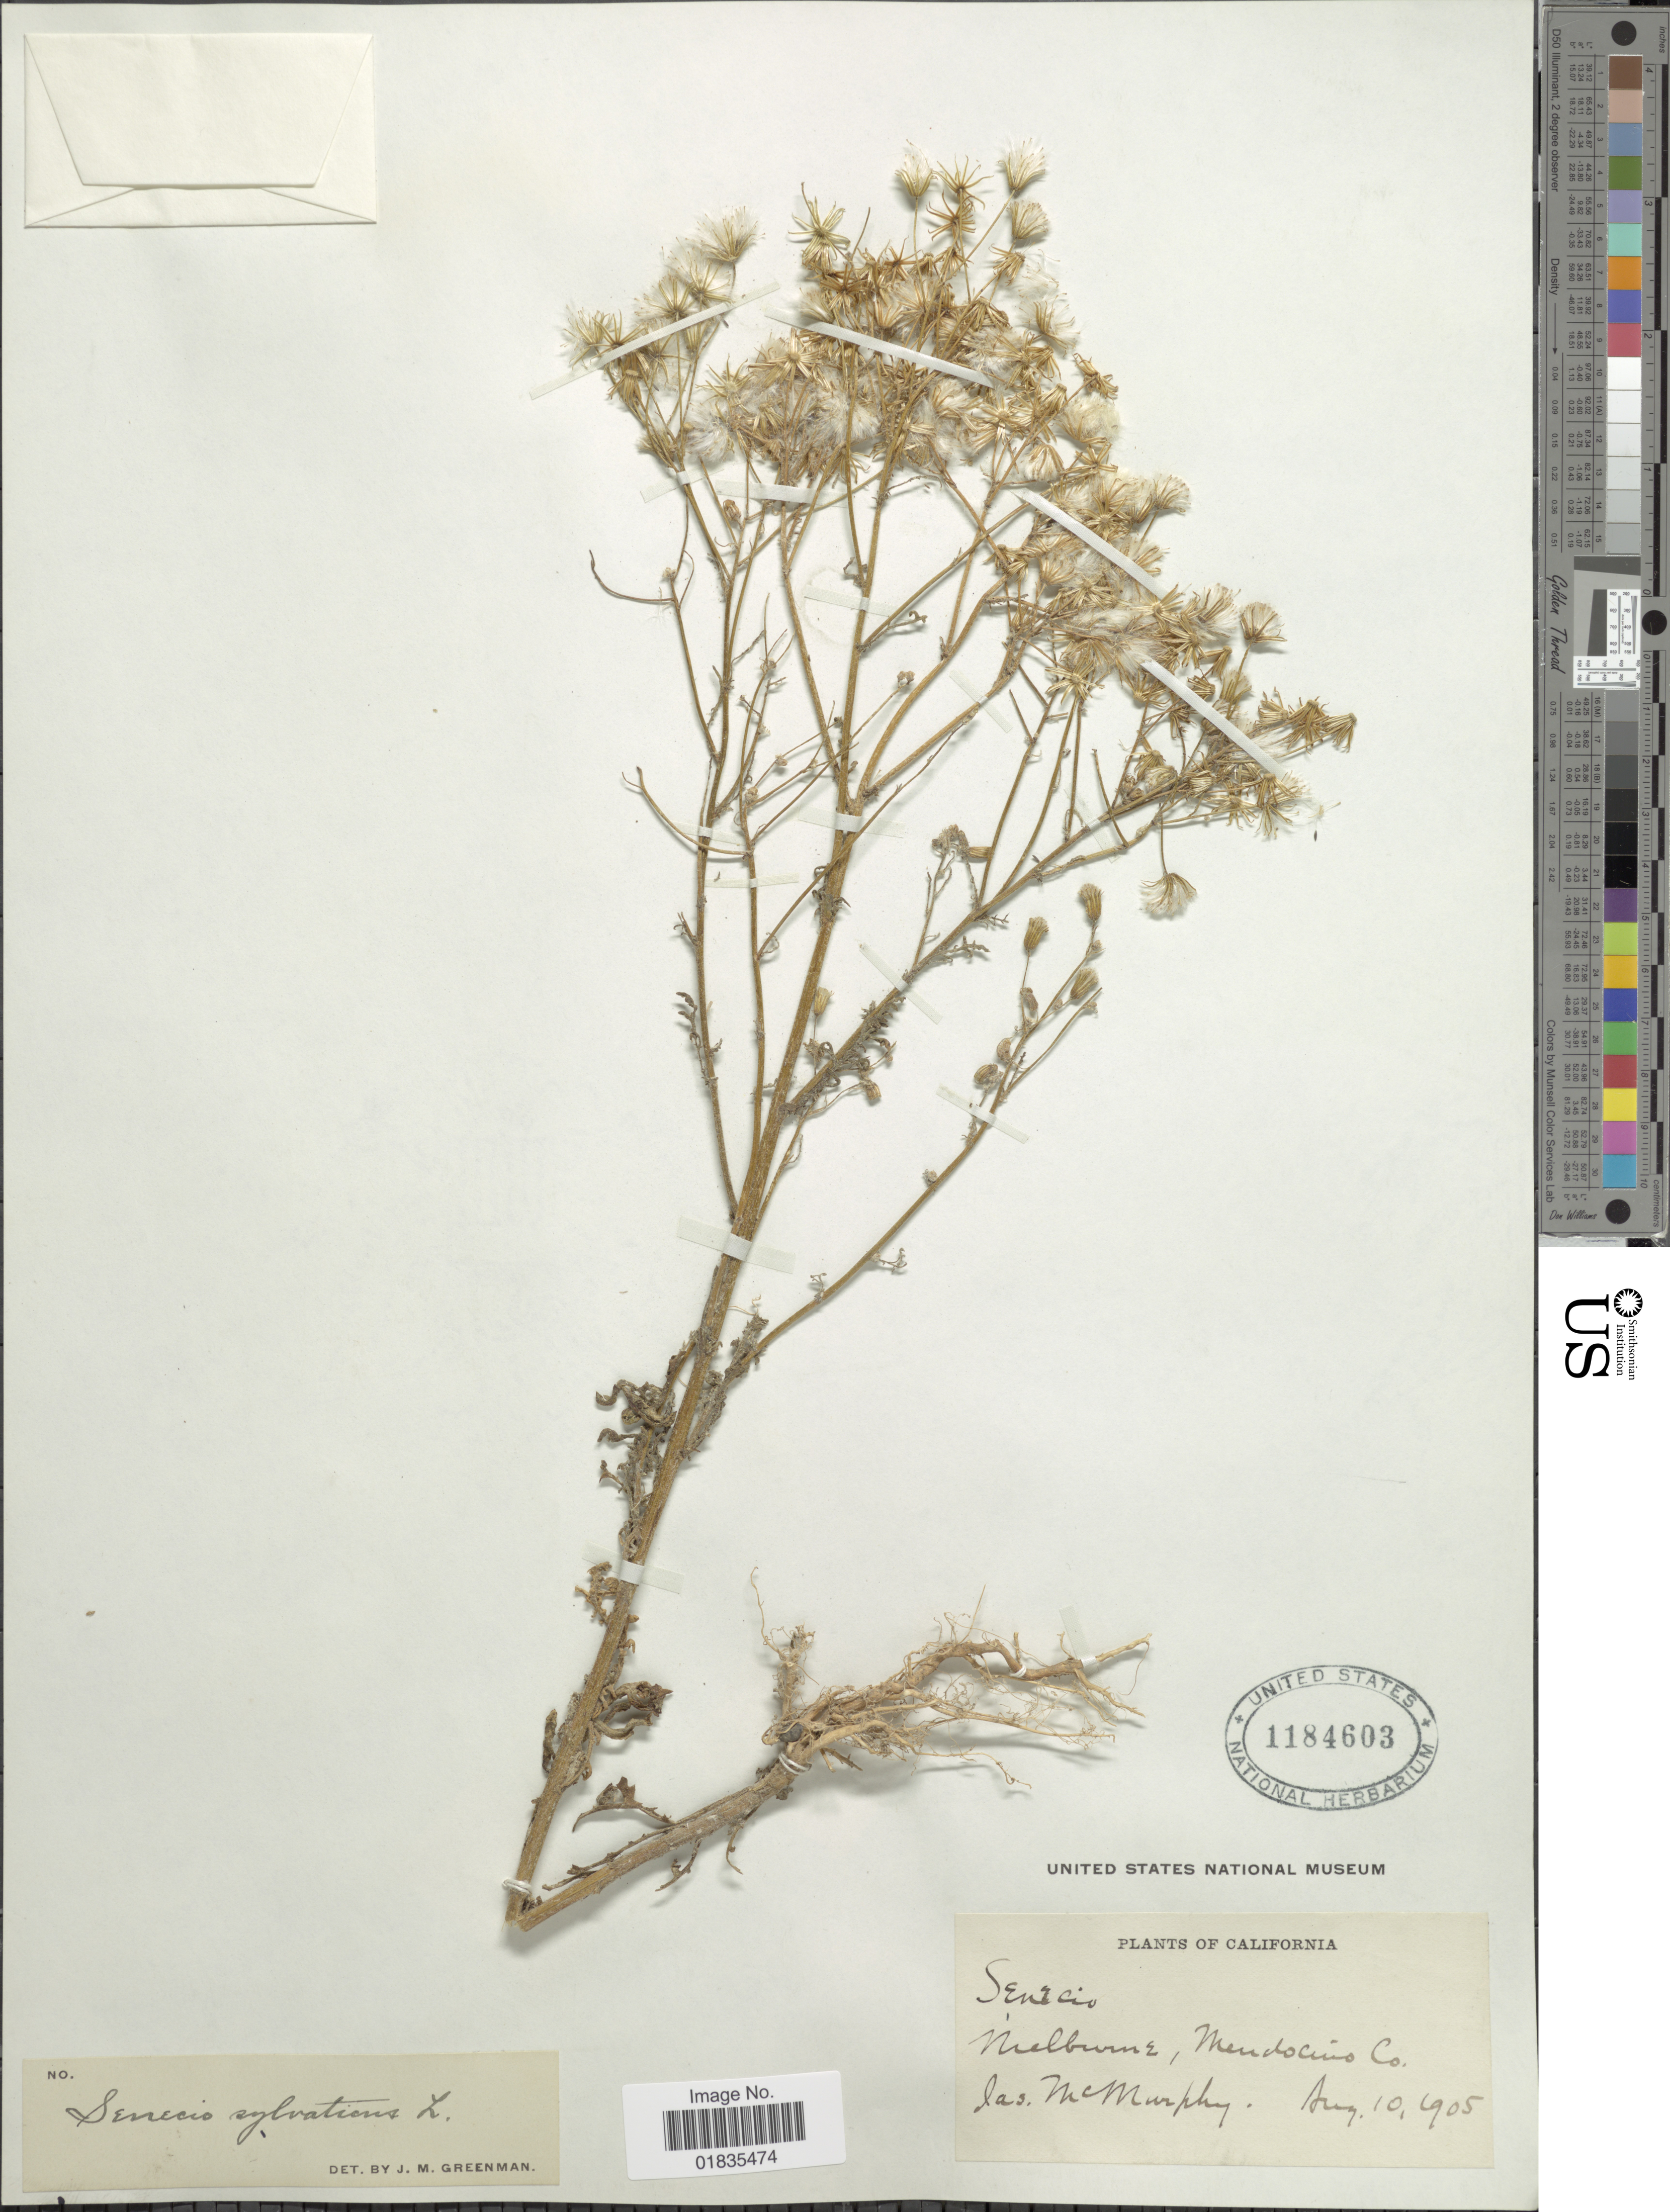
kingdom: Plantae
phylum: Tracheophyta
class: Magnoliopsida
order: Asterales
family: Asteraceae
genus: Senecio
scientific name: Senecio sylvaticus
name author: L.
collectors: J. McMurphy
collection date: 1905-08-10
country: United States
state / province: California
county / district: Mendocino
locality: Melbourne, Mendocino Co.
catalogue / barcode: US 1184603